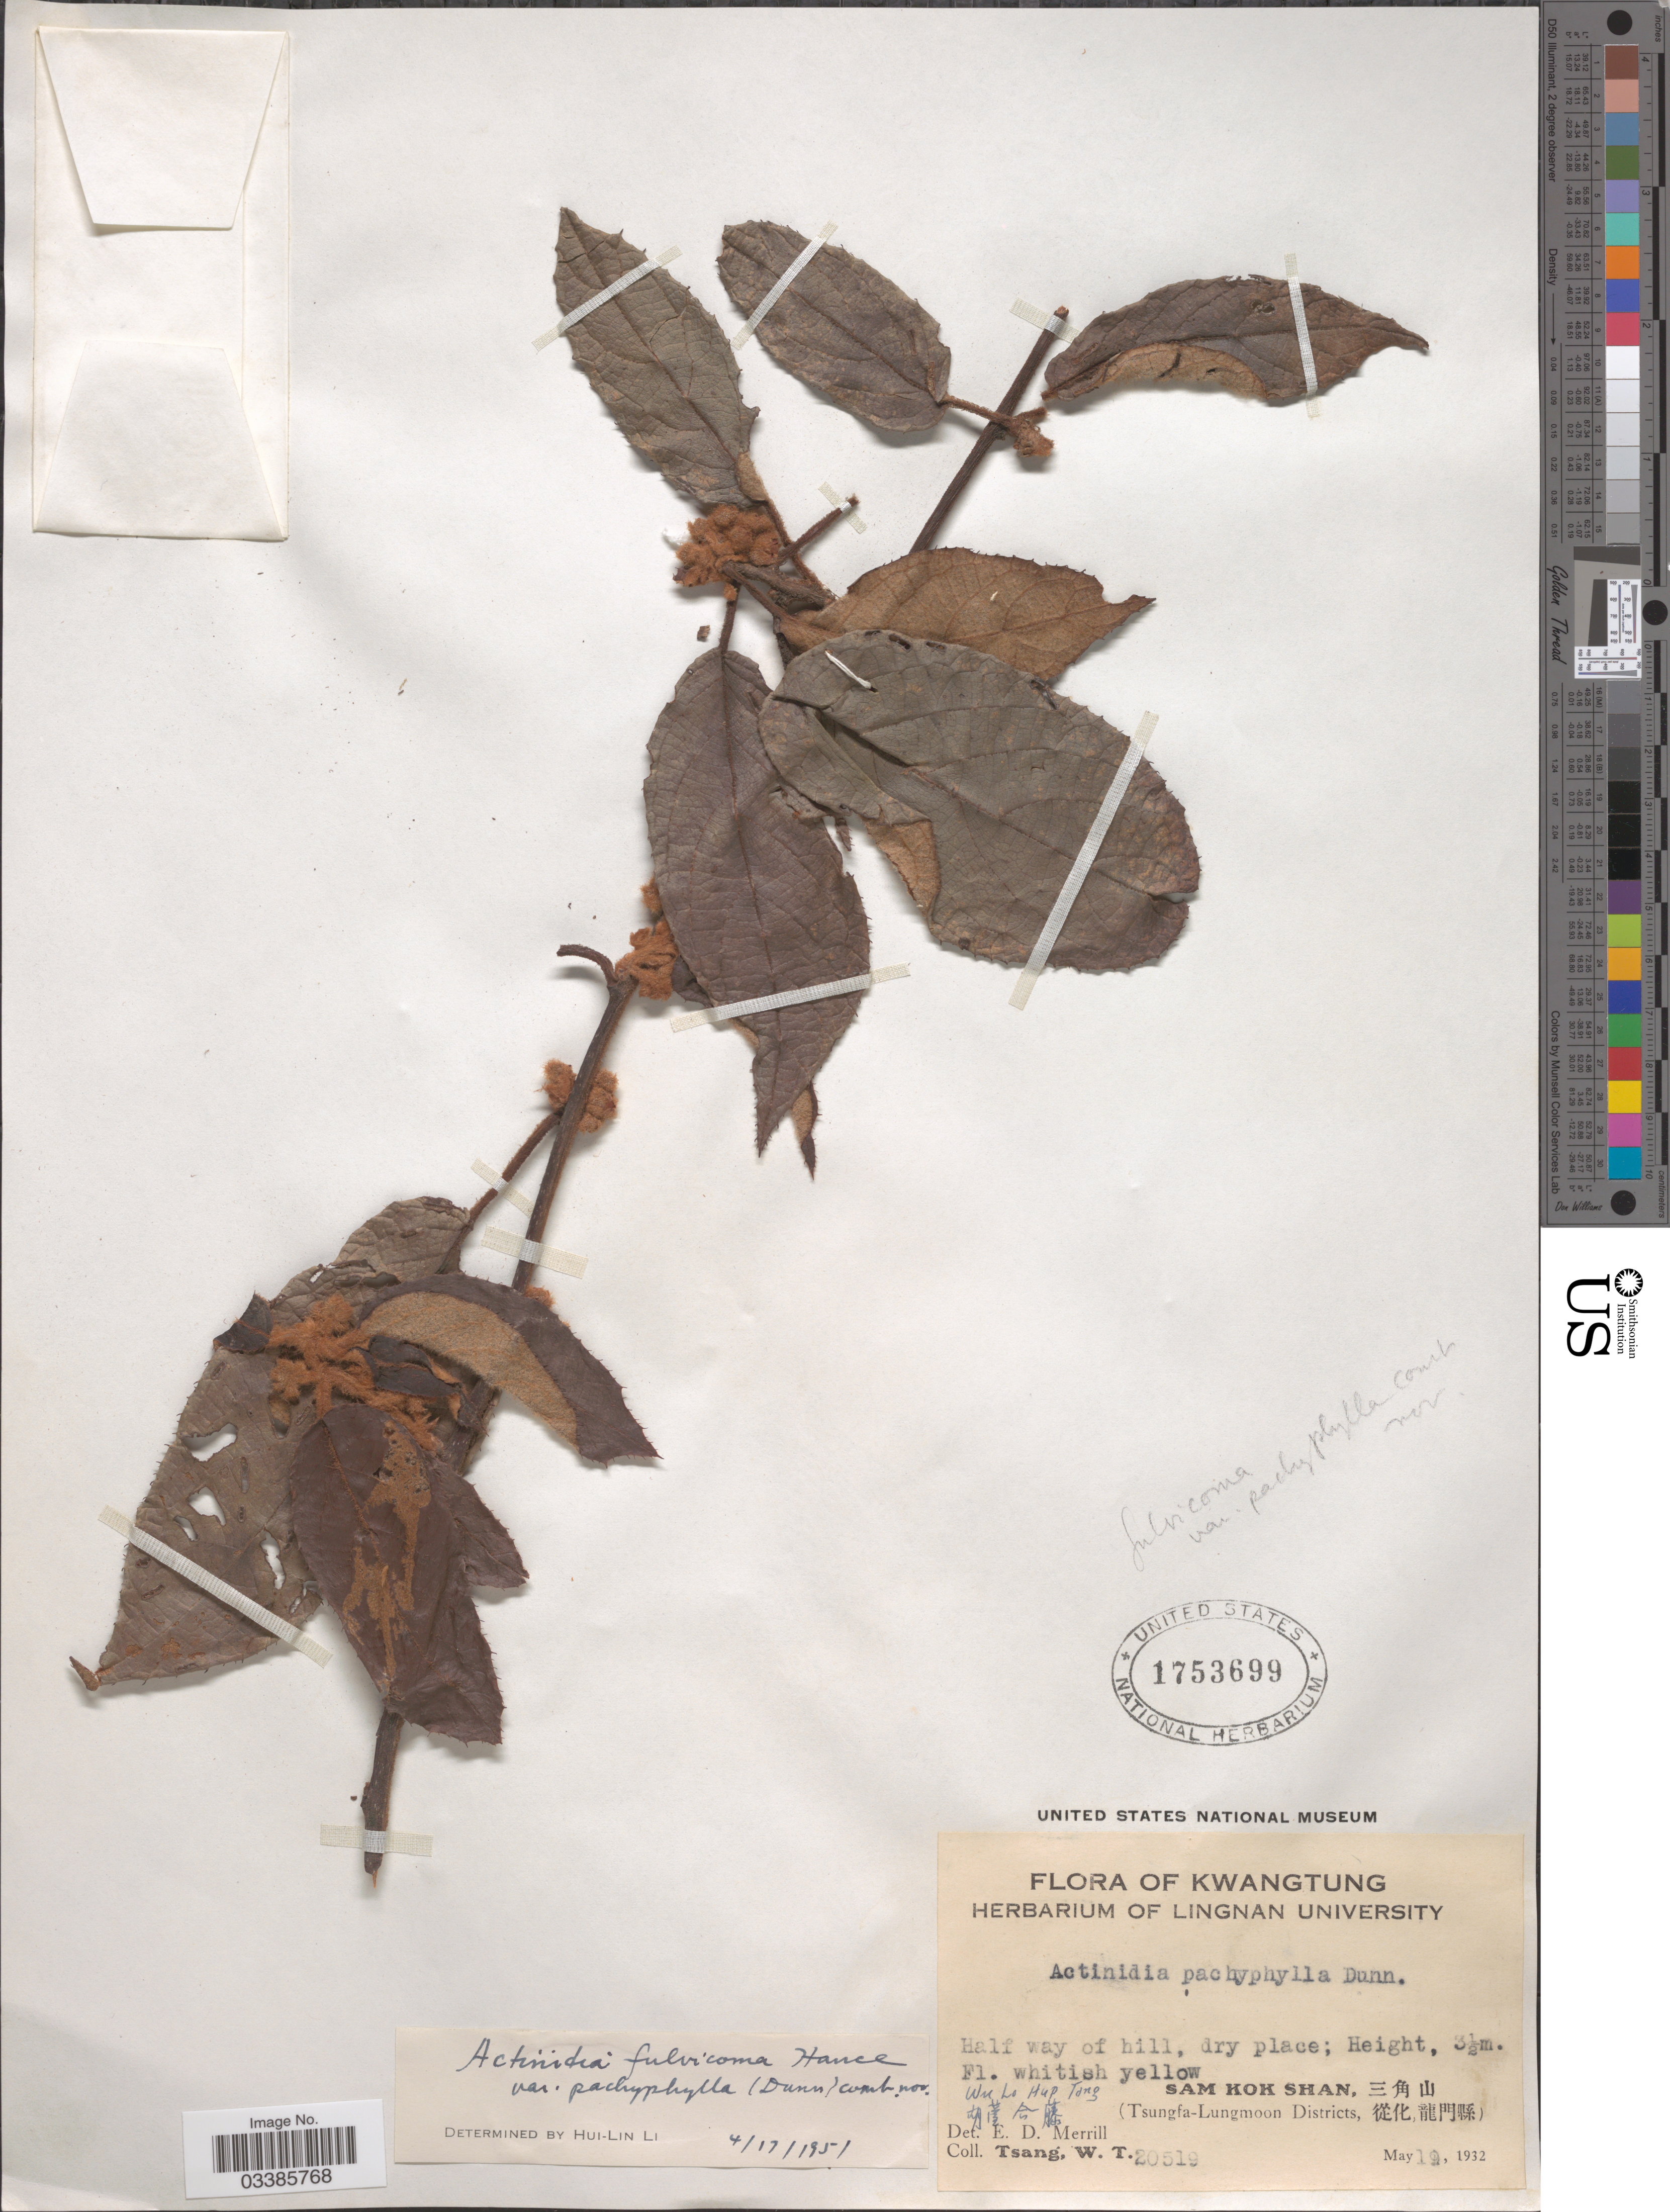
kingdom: Plantae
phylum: Tracheophyta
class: Magnoliopsida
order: Ericales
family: Actinidiaceae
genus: Actinidia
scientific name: Actinidia fulvicoma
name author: Hance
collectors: W. T. Tsang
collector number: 20519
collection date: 1932-05-19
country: China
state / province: Guangdong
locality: Kwatung.Sam Kok Shan, (Tsungfa-Lungmoon Districts. Wu Lo Hup Tang[unsure placement].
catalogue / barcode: US 1753699